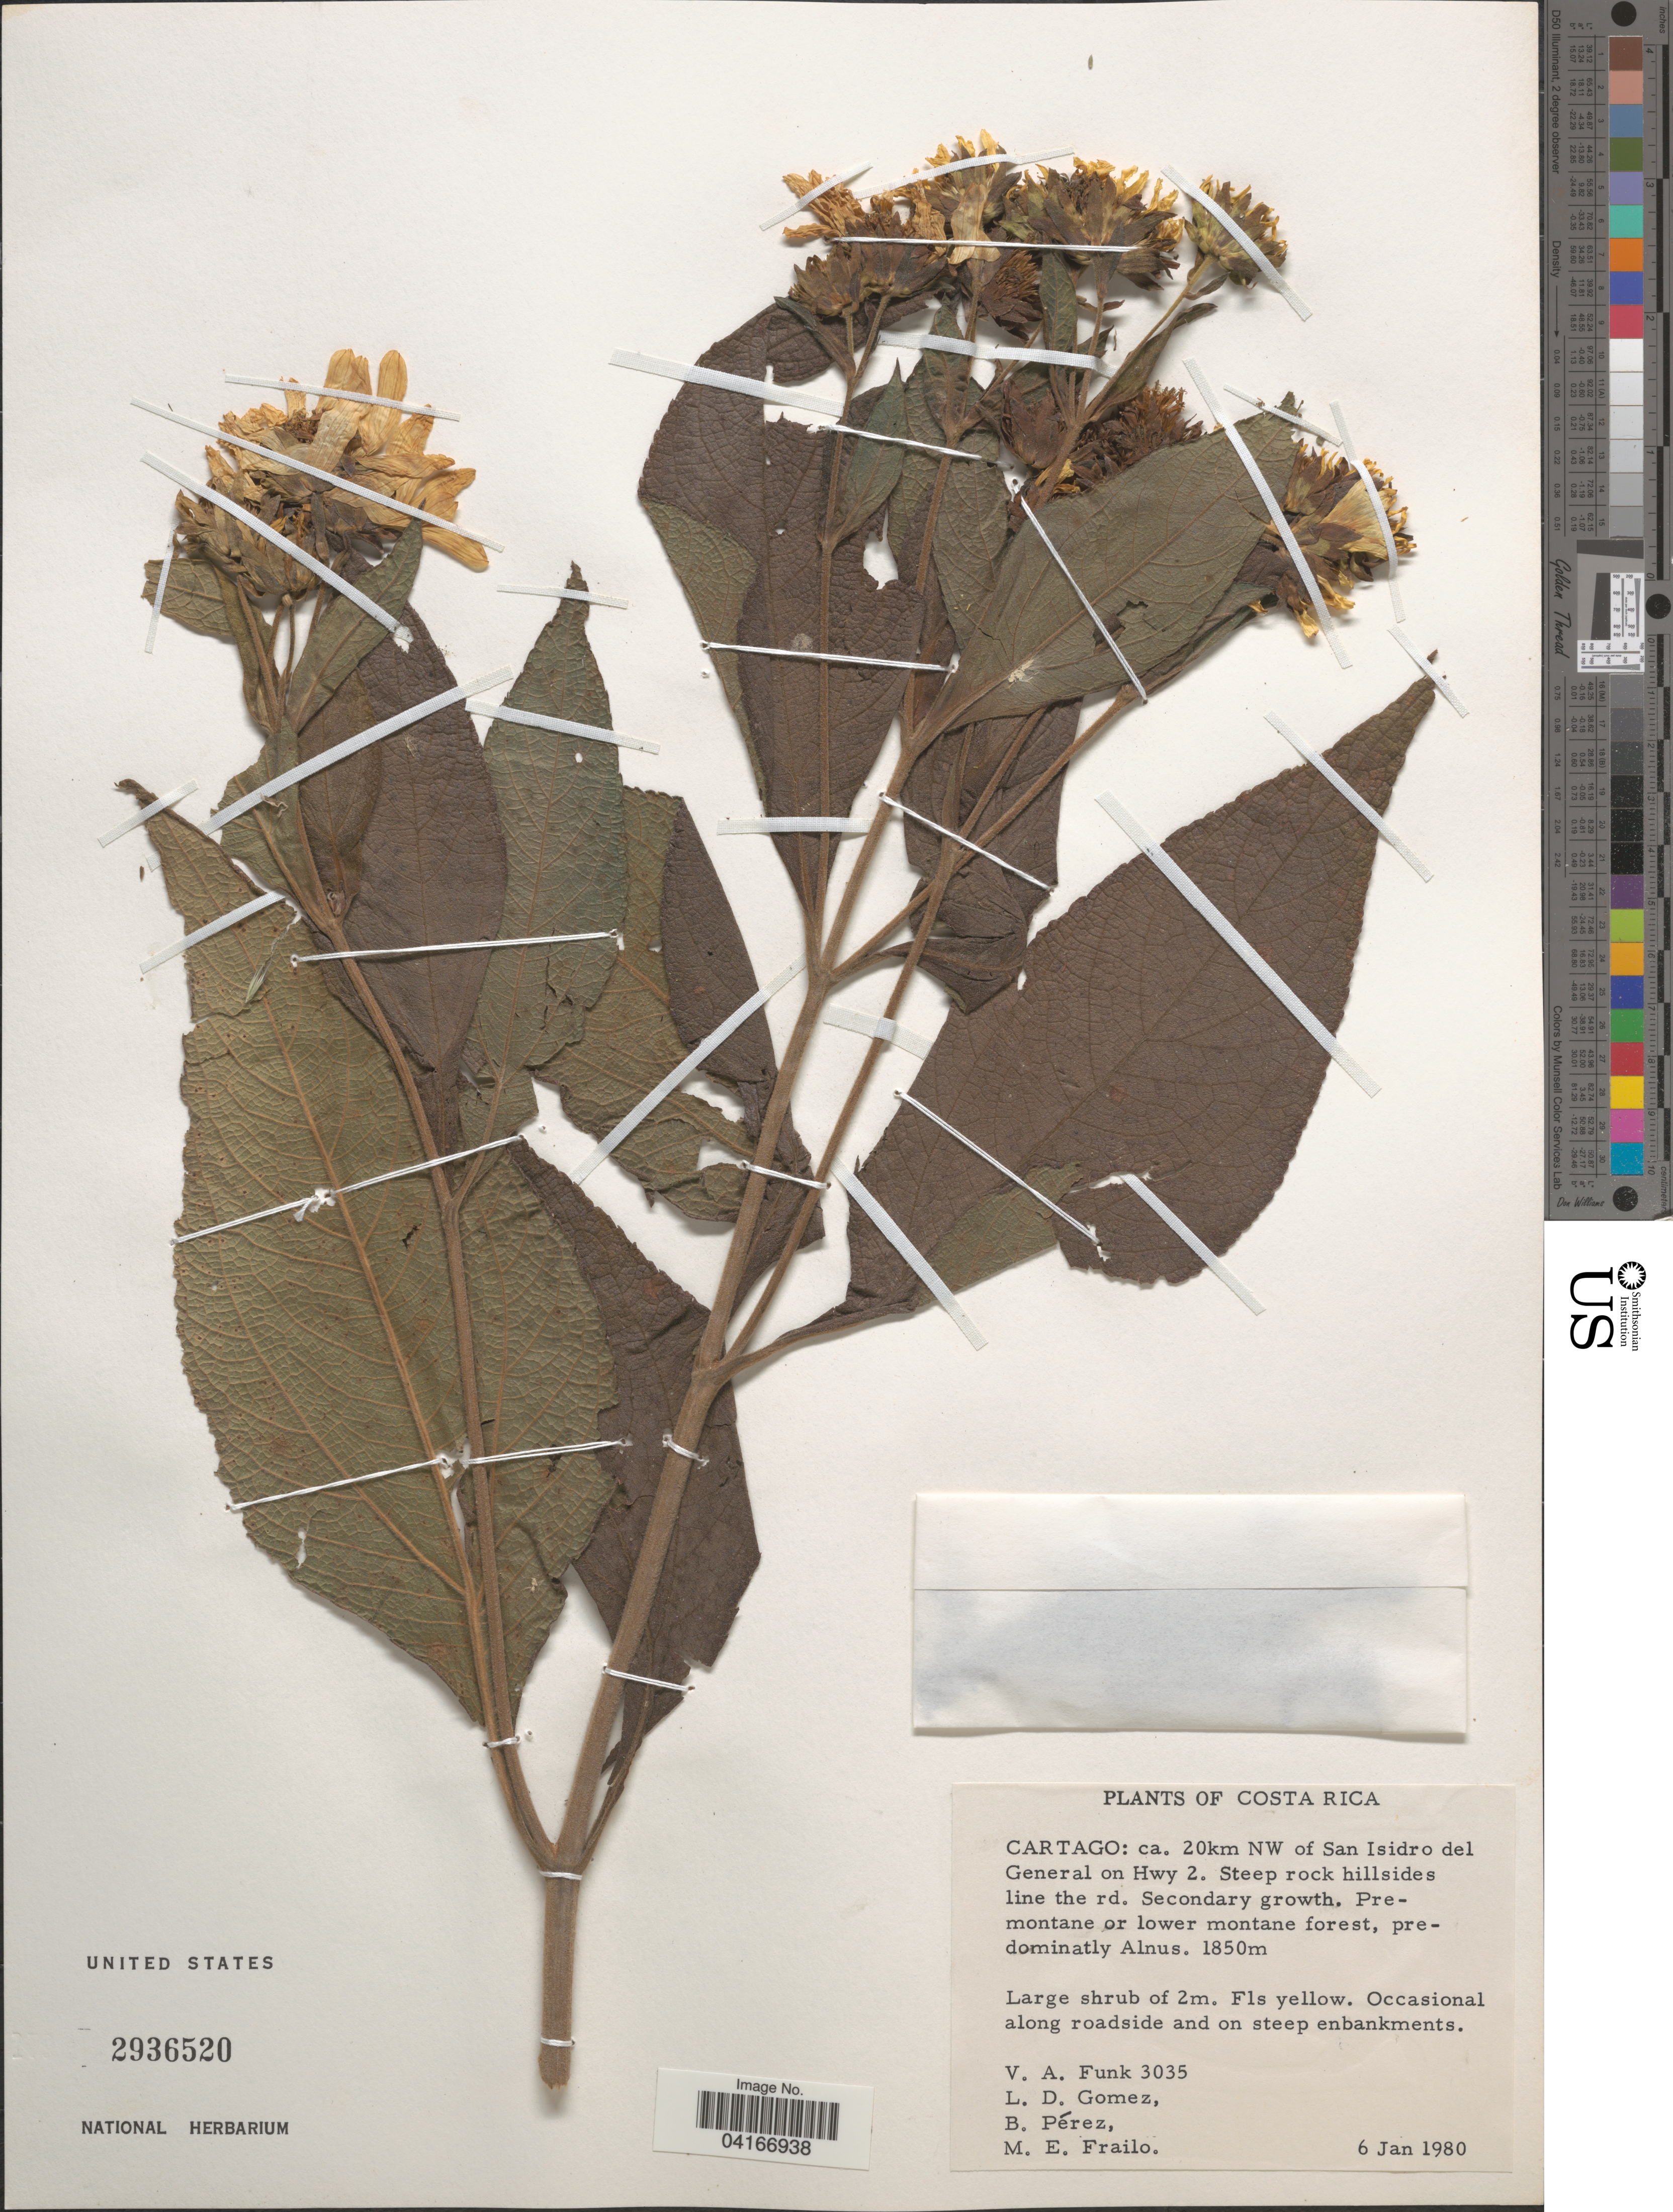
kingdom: Plantae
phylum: Tracheophyta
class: Magnoliopsida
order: Asterales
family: Asteraceae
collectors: V. Funk, L. D. Gómez, B. Pérez & M. Fraileo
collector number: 3035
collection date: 1980-01-06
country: Costa Rica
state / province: Cartago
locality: Ca. 20 km NW of San Isidro del General on Hwy 2.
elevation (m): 1850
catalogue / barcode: US 2936520